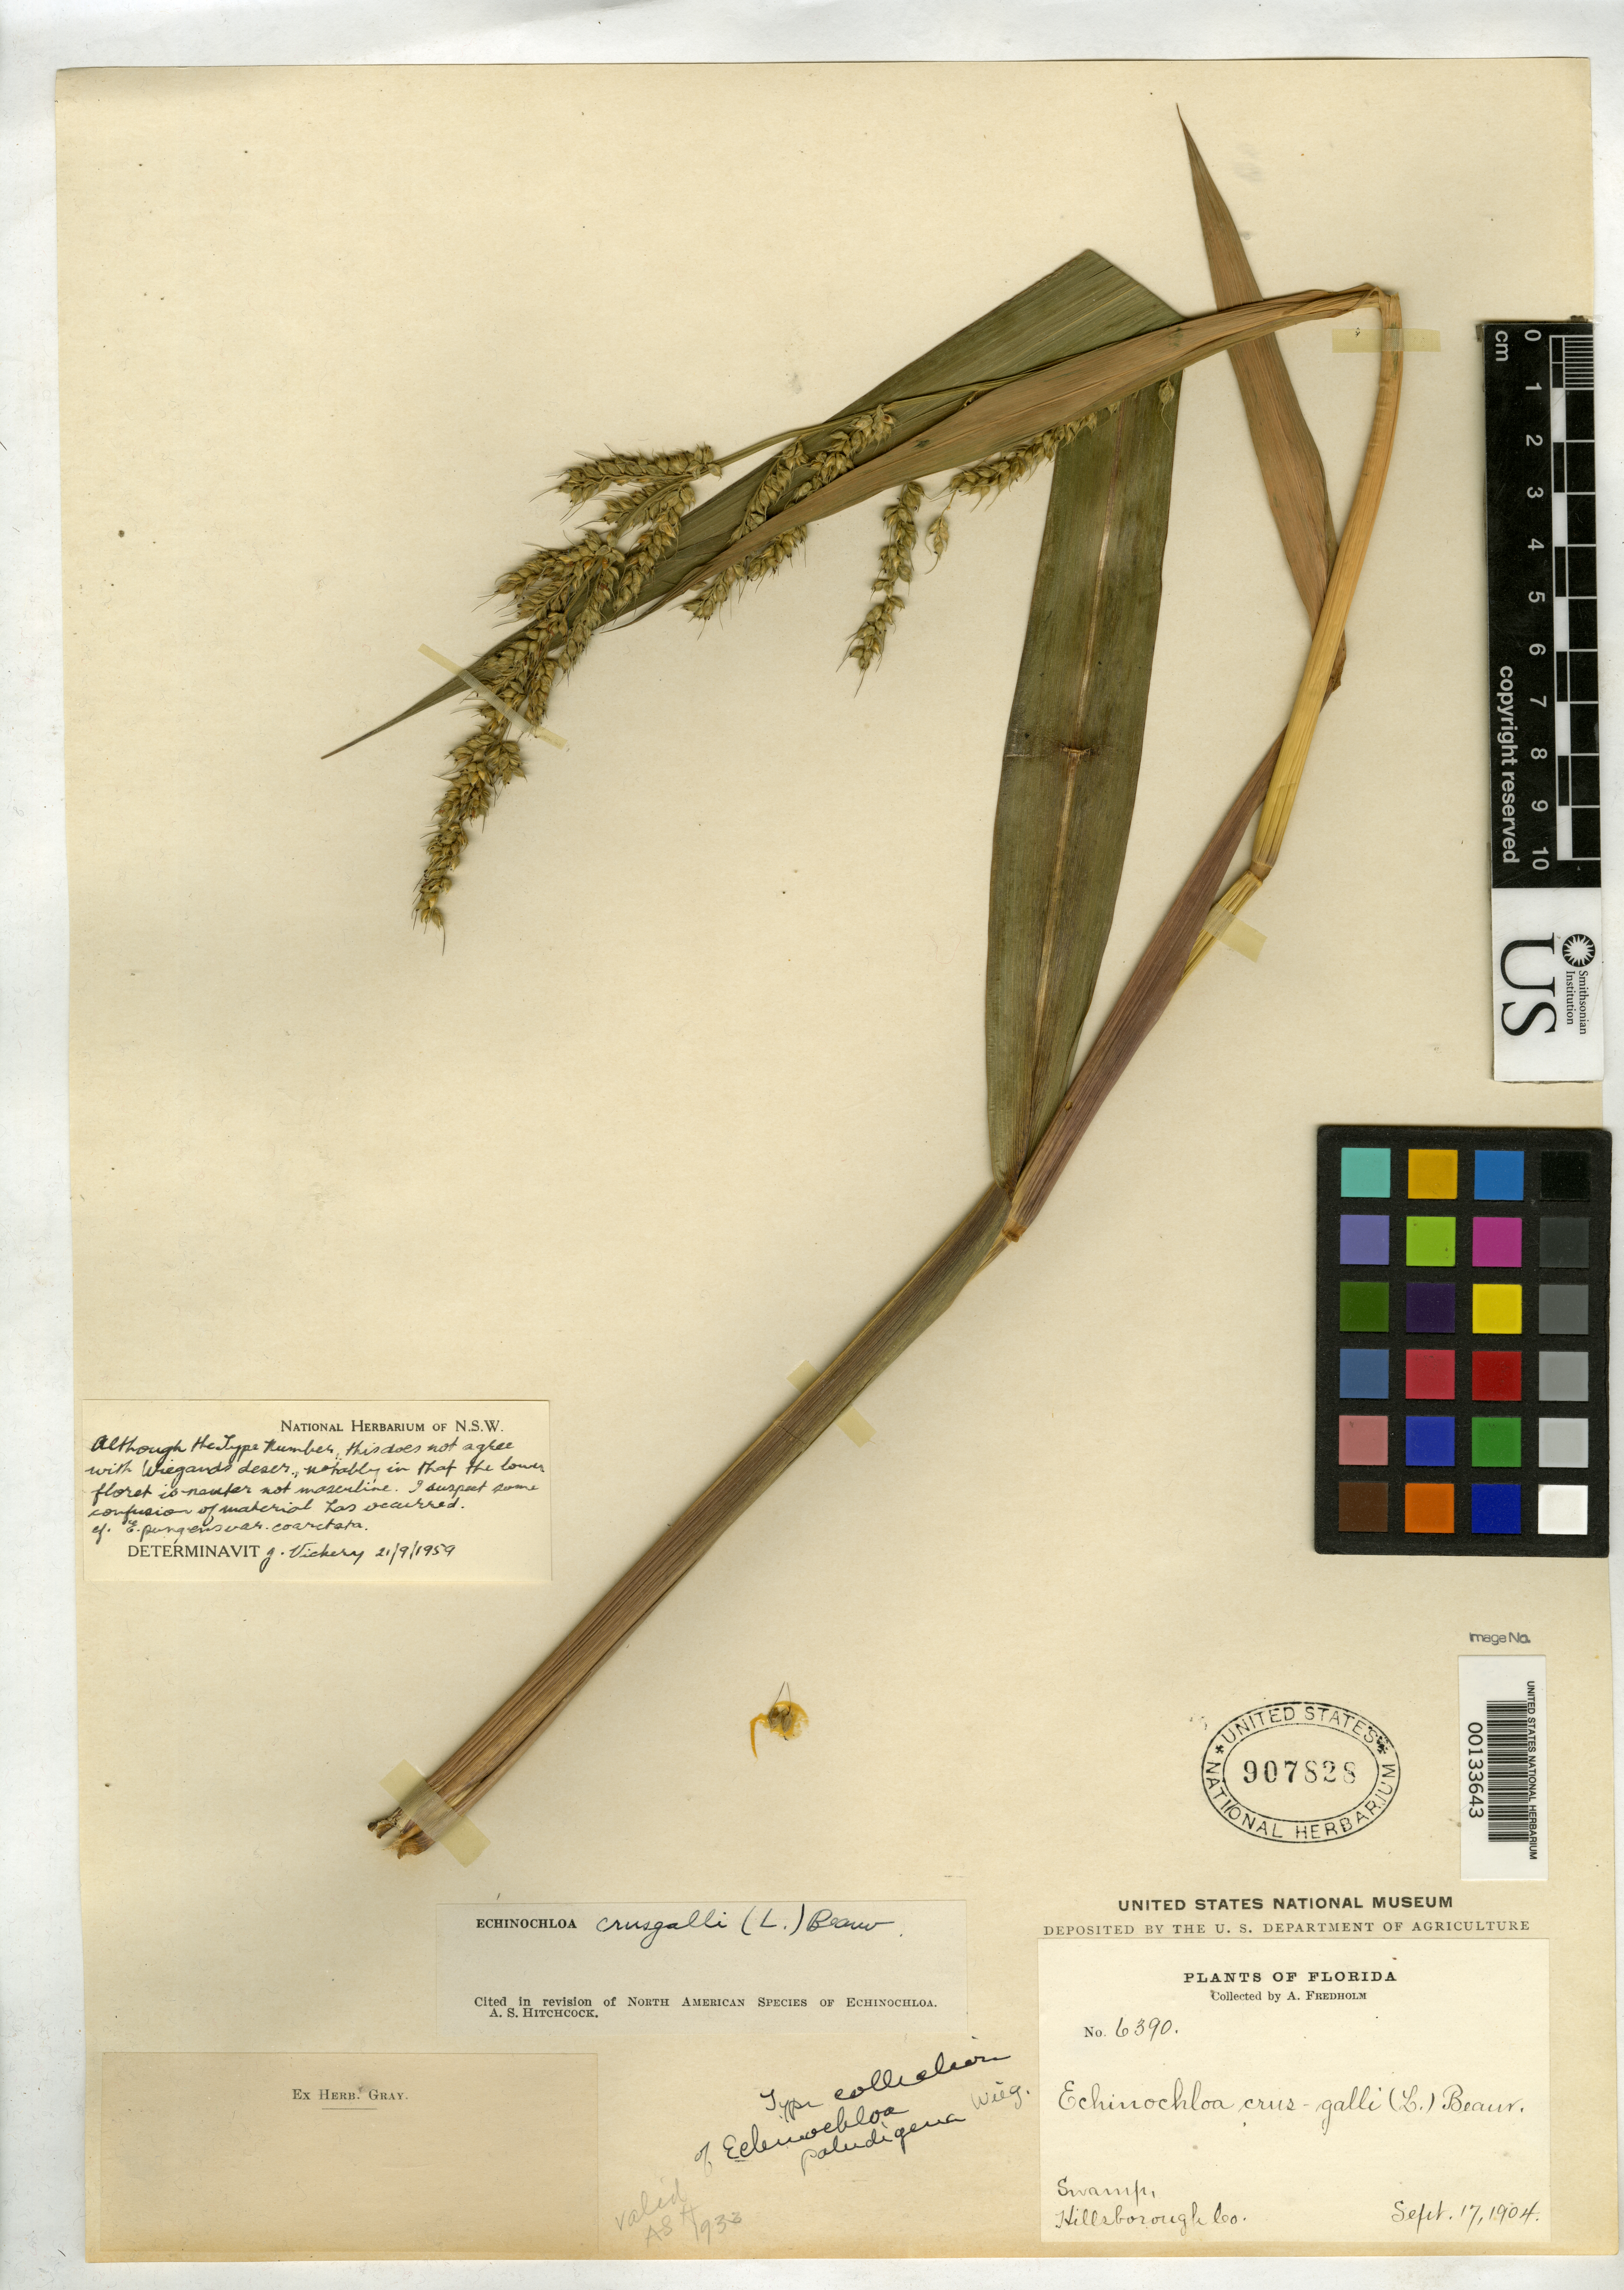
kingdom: Plantae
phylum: Tracheophyta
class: Liliopsida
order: Poales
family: Poaceae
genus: Echinochloa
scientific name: Echinochloa paludigena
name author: Wiegand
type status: Isotype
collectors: A. J. Fredholm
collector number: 6390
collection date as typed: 17 Sep 1904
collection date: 1904-09-17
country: United States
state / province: Florida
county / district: Hillsborough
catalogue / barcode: US 907828